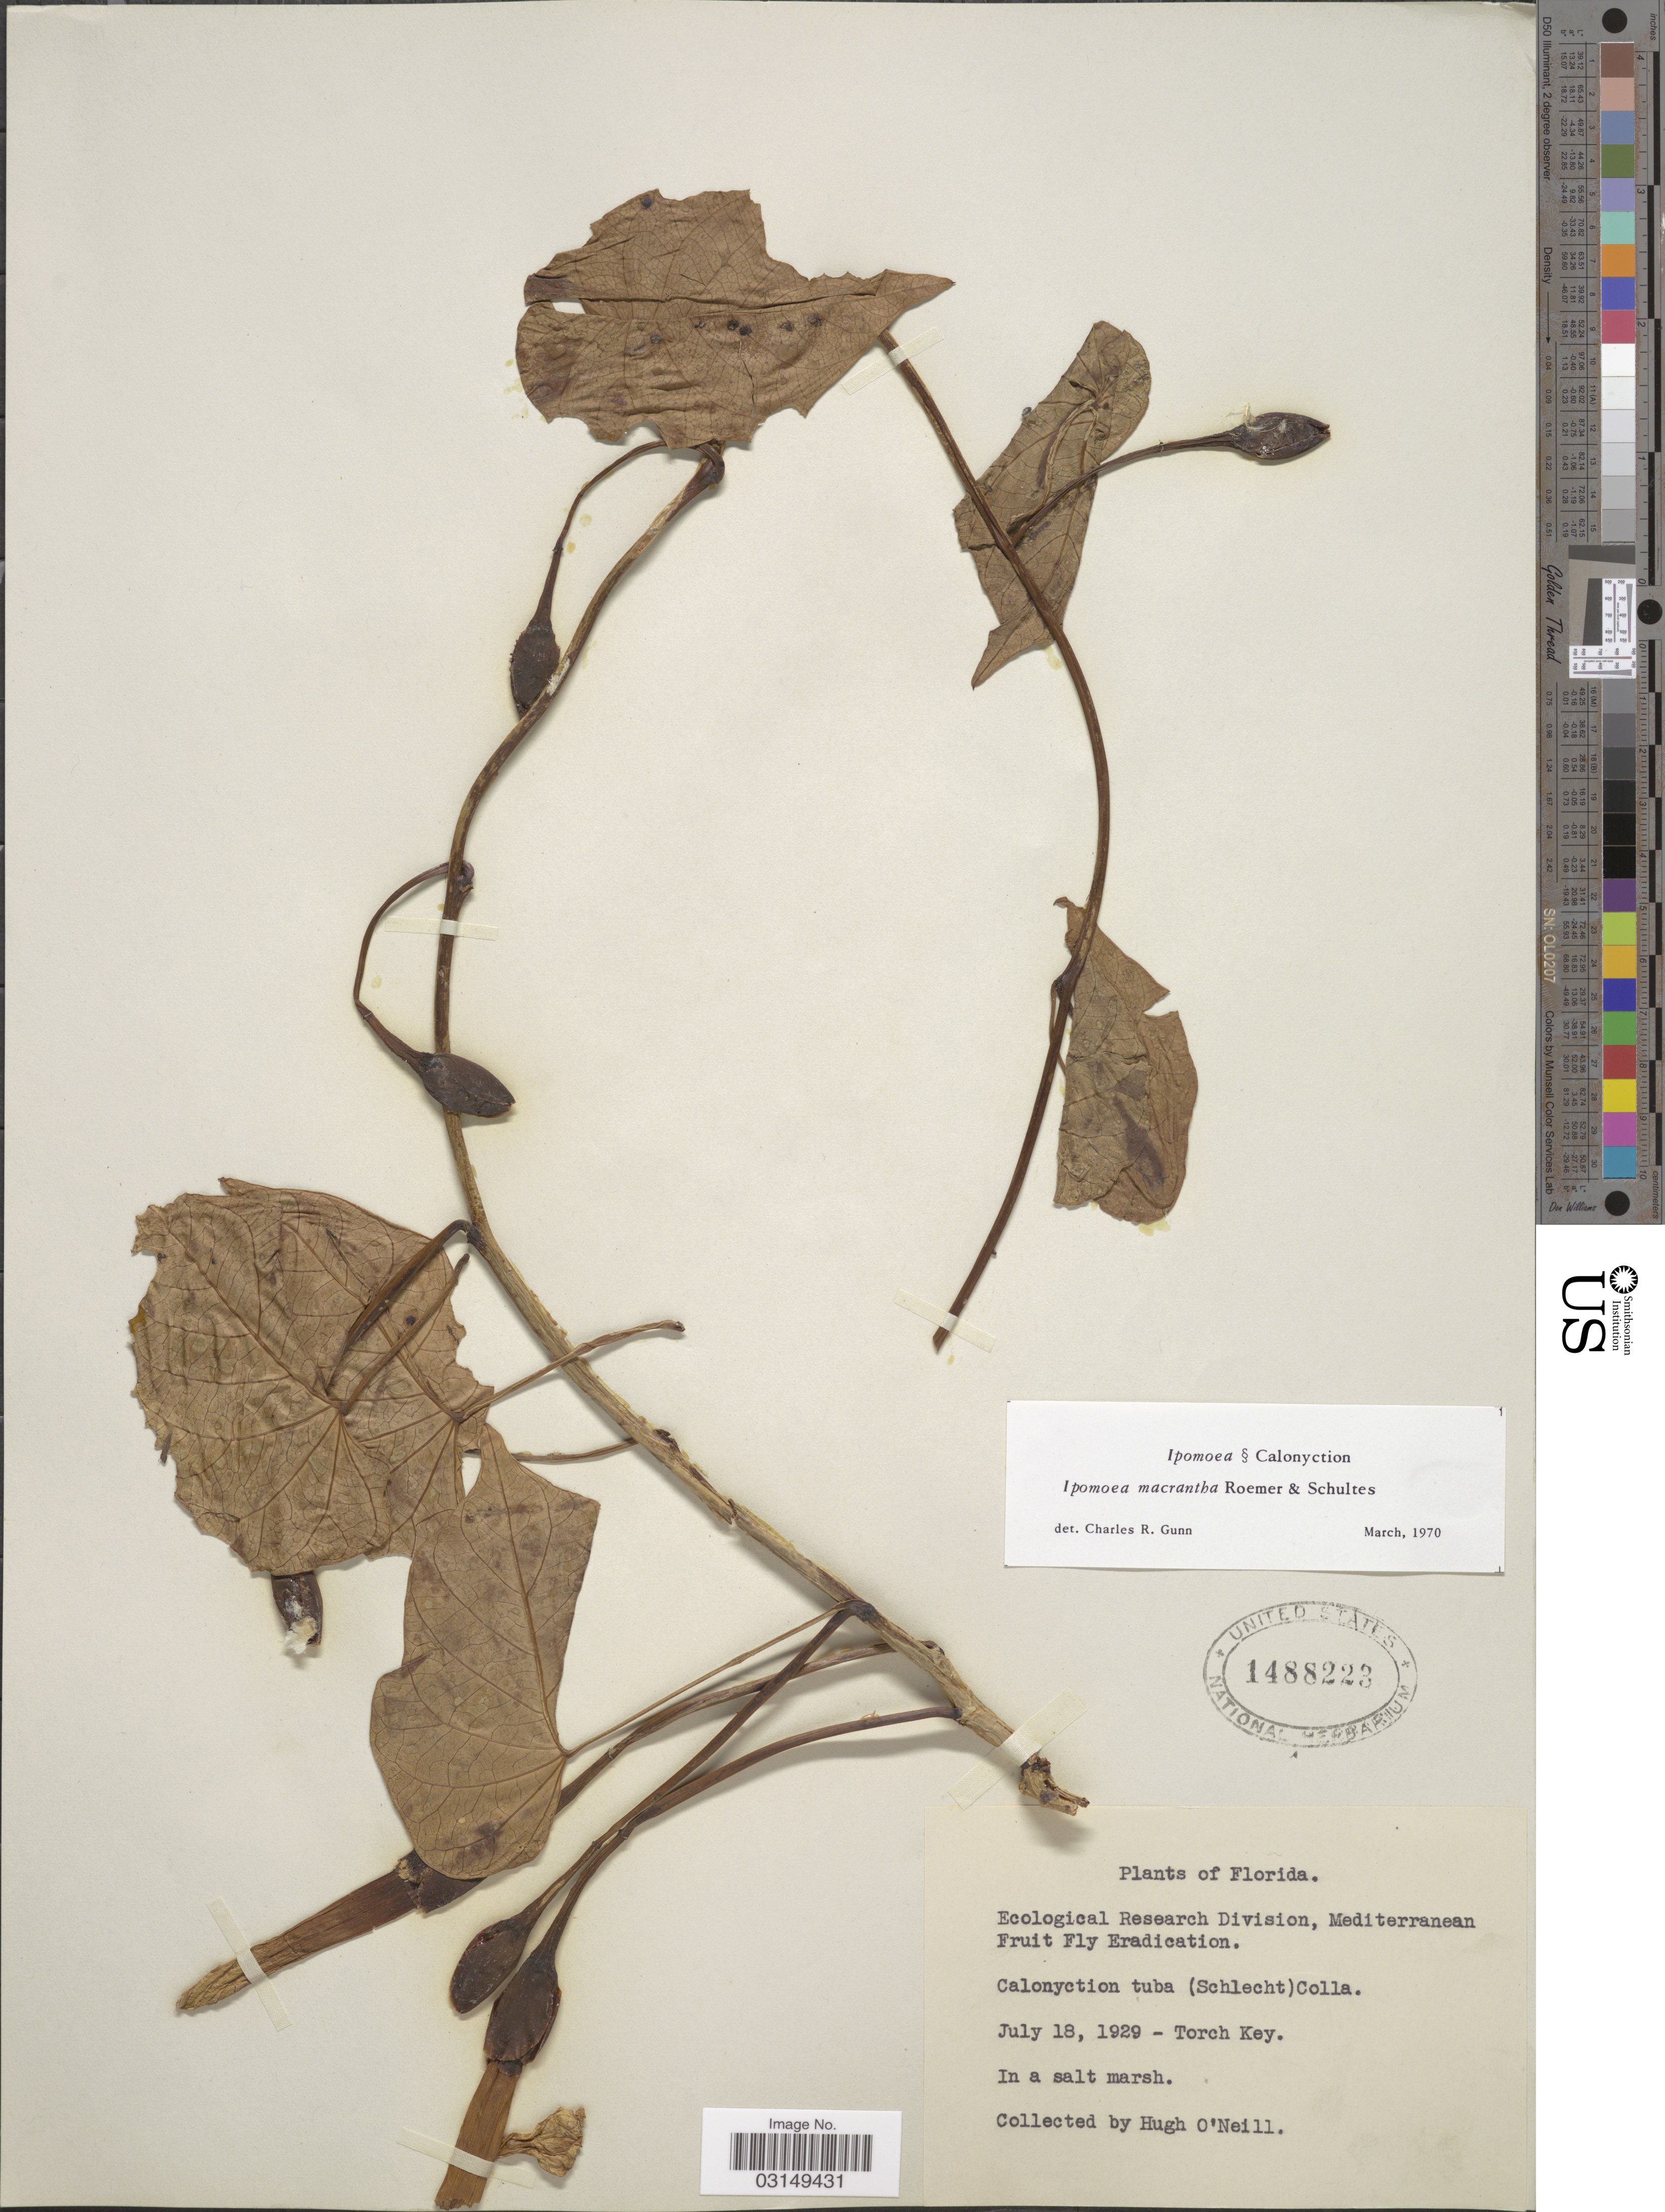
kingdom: Plantae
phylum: Tracheophyta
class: Magnoliopsida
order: Solanales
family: Convolvulaceae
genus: Ipomoea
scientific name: Ipomoea violacea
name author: L.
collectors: H. O'Neill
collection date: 1929-07-18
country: United States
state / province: Florida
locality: Torch Key.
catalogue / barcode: US 1488223